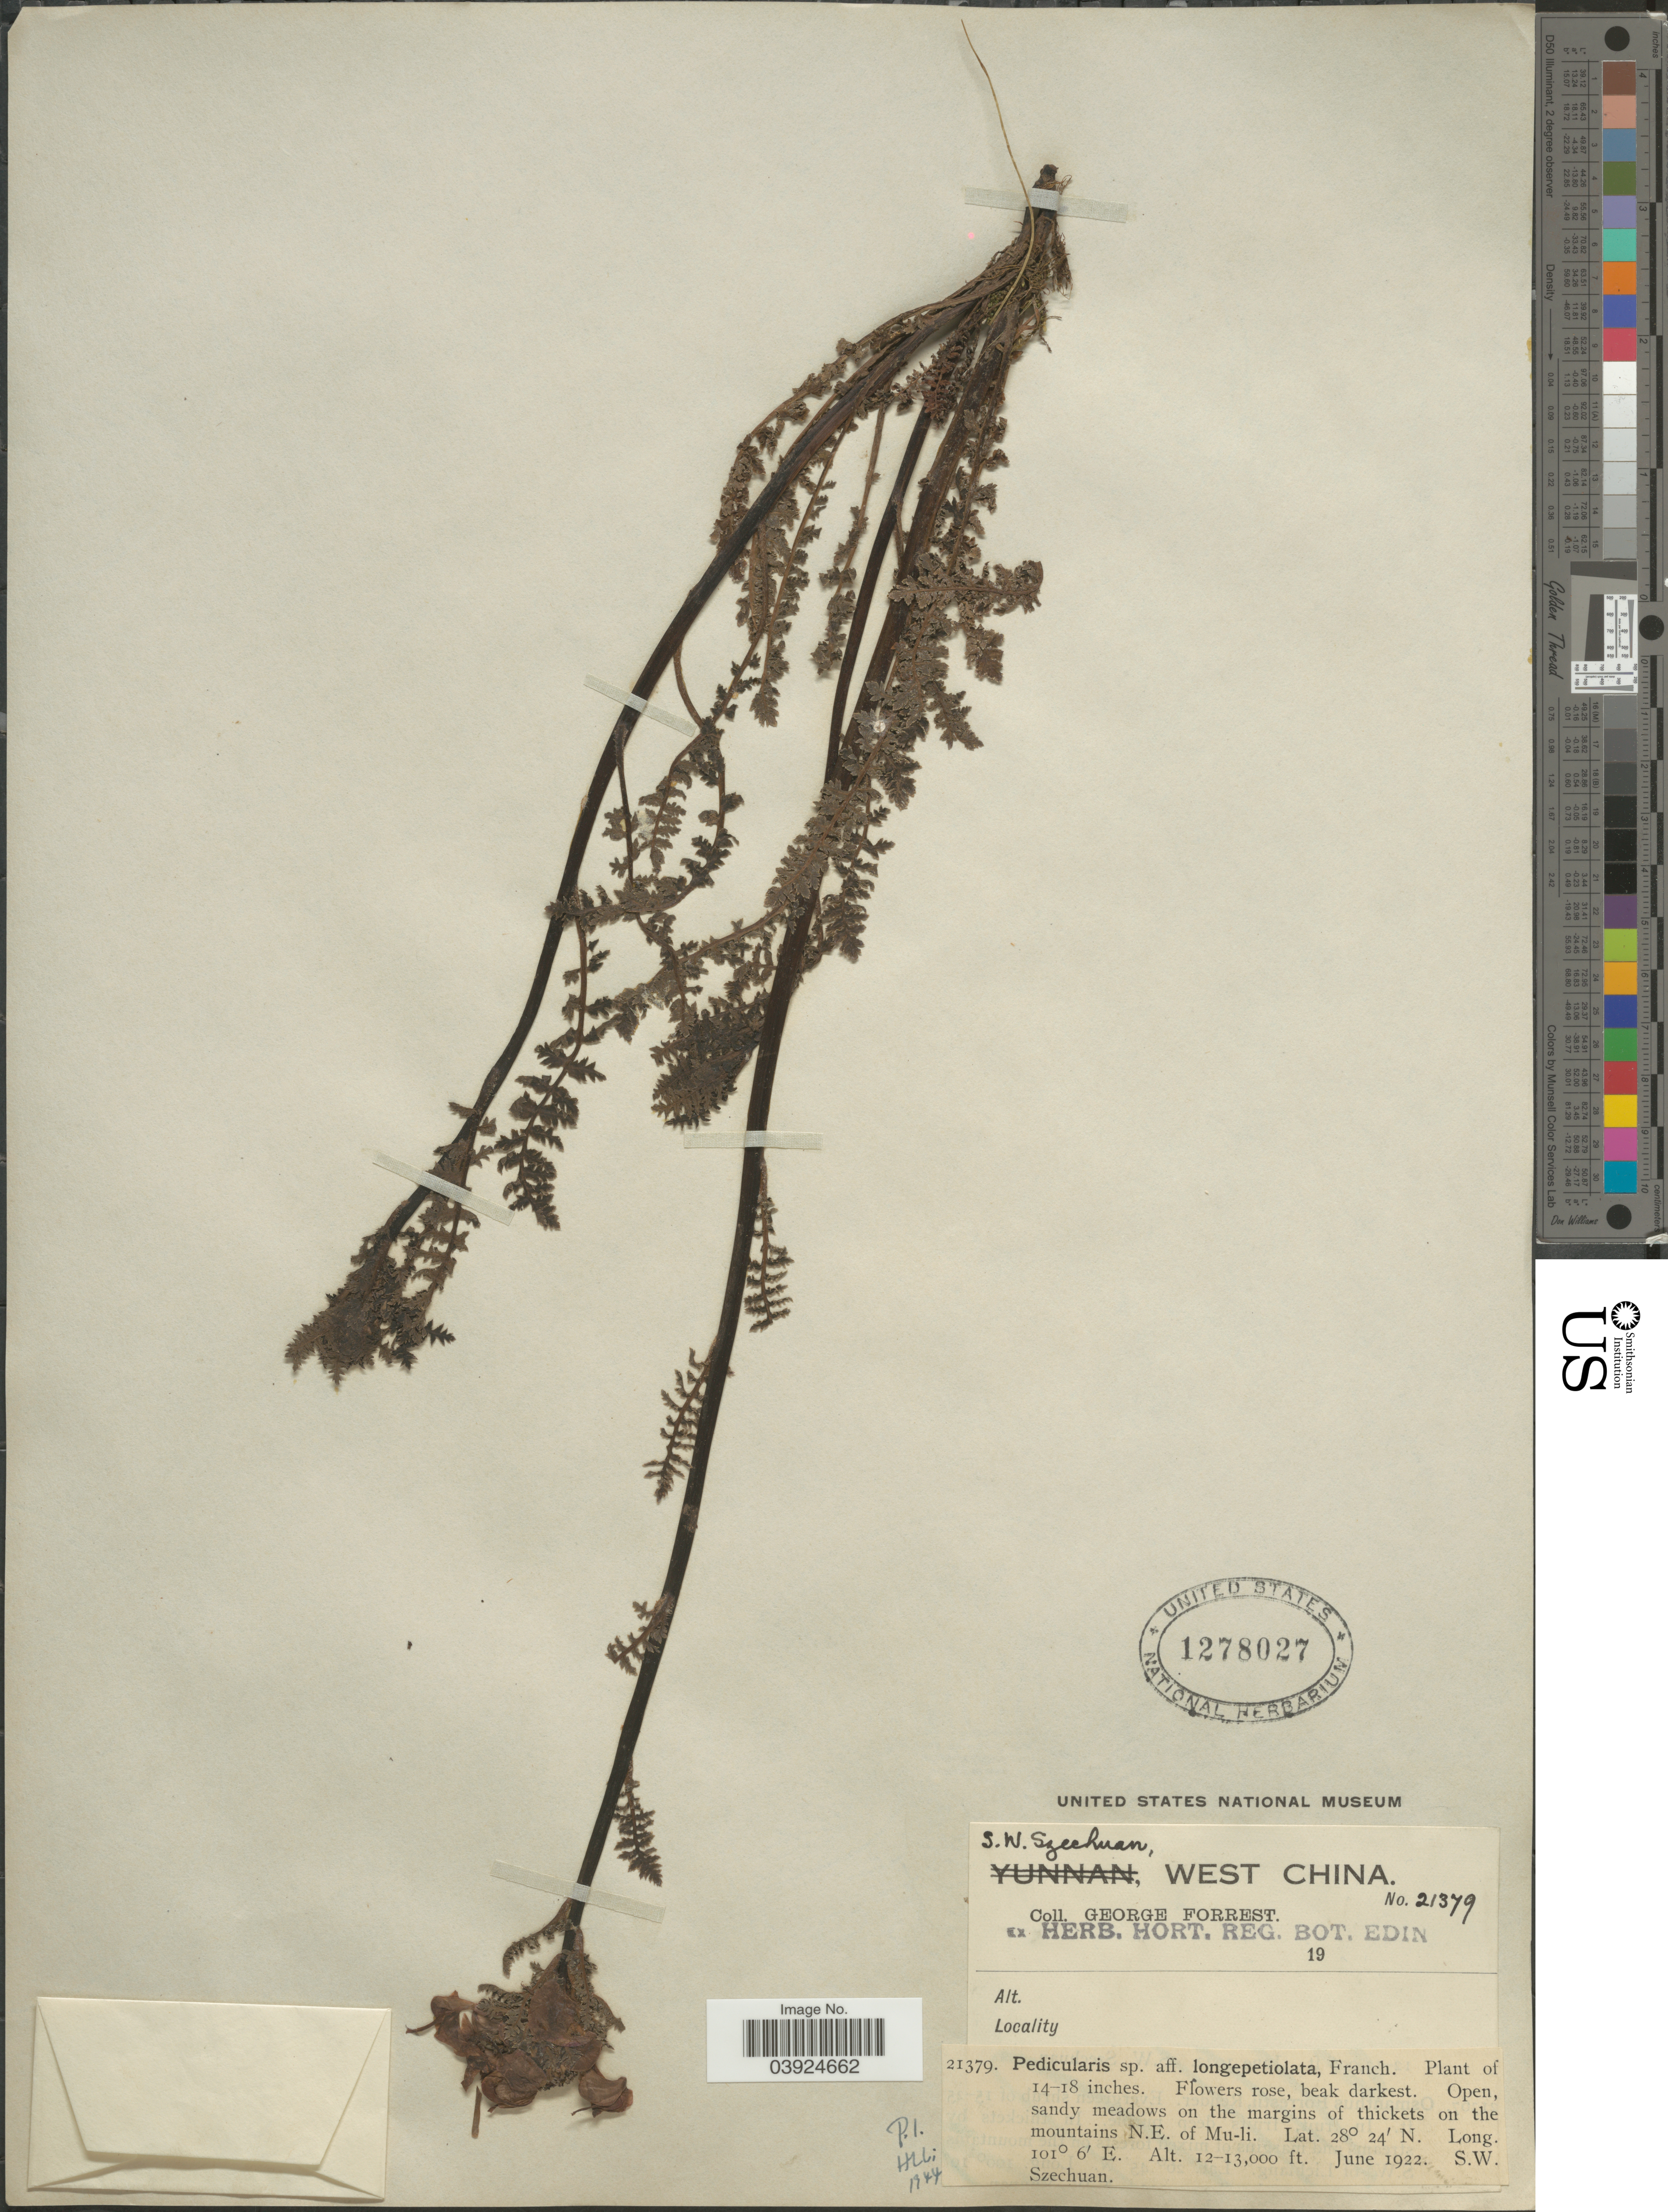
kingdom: Plantae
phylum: Tracheophyta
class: Magnoliopsida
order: Lamiales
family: Orobanchaceae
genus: Pedicularis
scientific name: Pedicularis longepetiolata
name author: Franch. ex Maxim.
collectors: G. Forrest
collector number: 21379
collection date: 1922-06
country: China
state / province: Sichuan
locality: S.W. Szechuan, West China. On the mountains N.E. of Mu-li.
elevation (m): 3658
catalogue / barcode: US 1278027